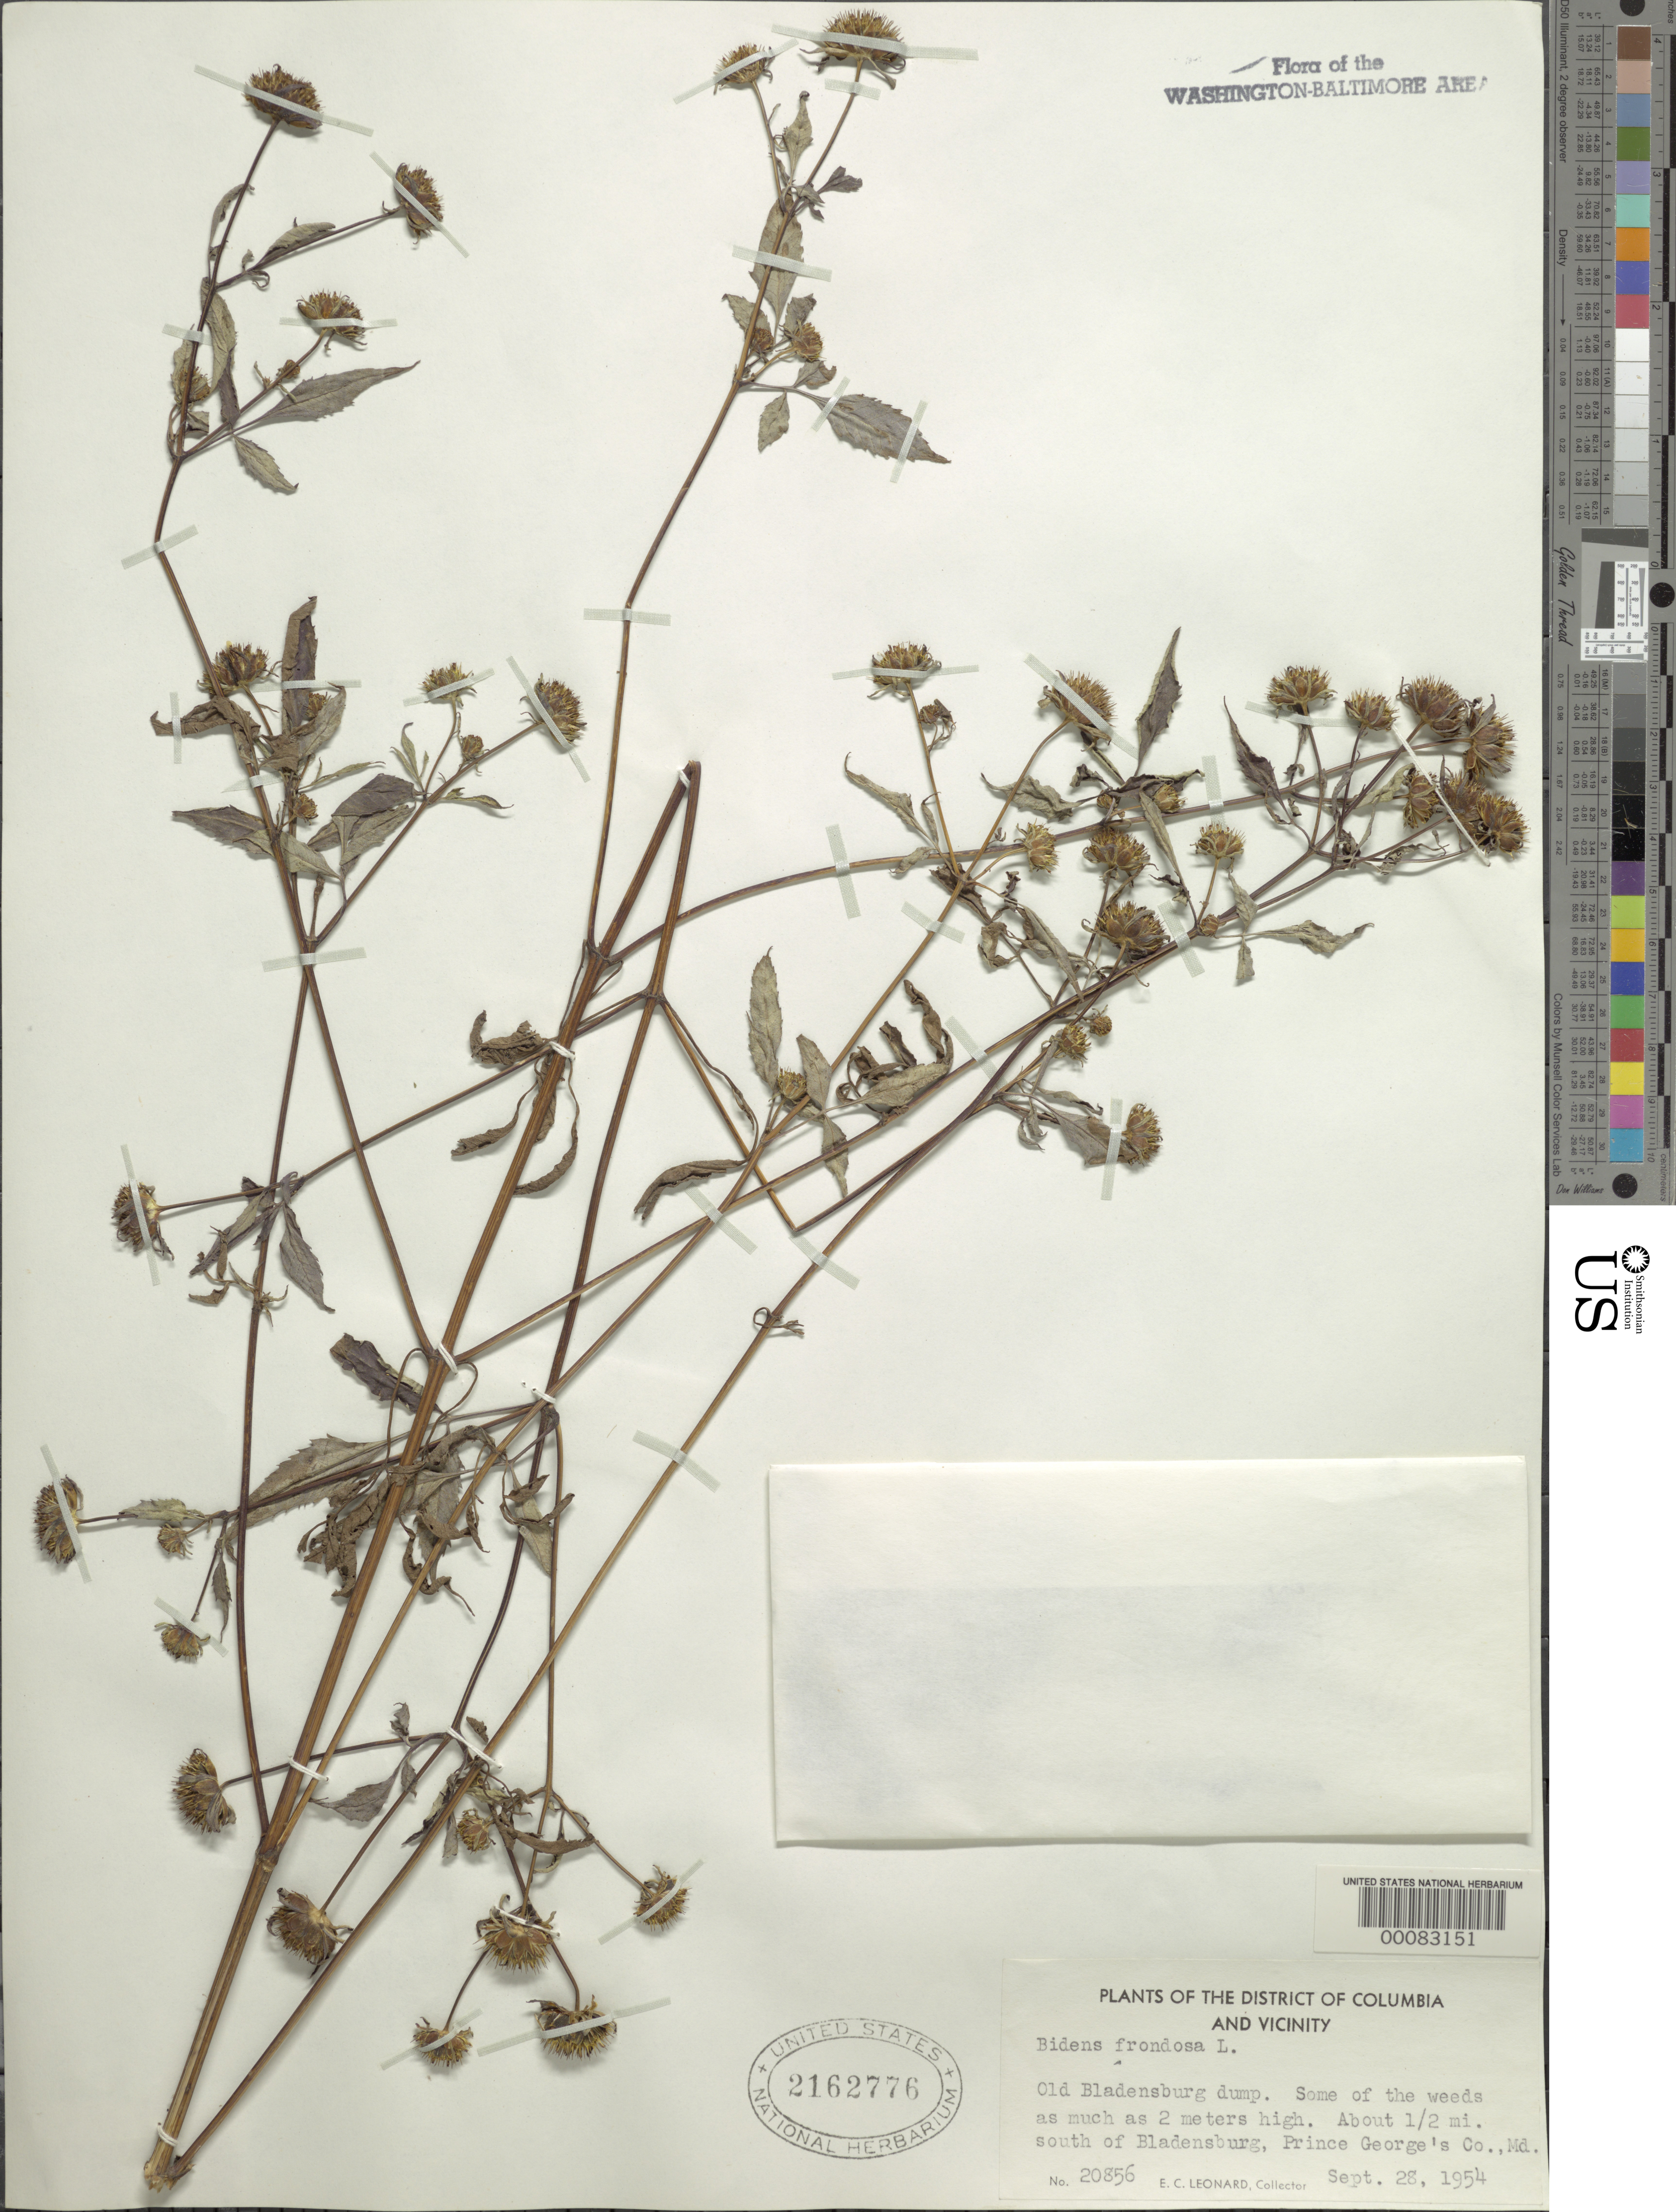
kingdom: Plantae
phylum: Tracheophyta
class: Magnoliopsida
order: Asterales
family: Asteraceae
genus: Bidens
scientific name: Bidens frondosa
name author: L.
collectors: E. C. Leonard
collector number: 20856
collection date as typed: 28 Sep 1954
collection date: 1954-09-28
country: United States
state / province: Maryland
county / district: Prince George's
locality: South of Bladensburg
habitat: Dump border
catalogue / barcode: US 2162776